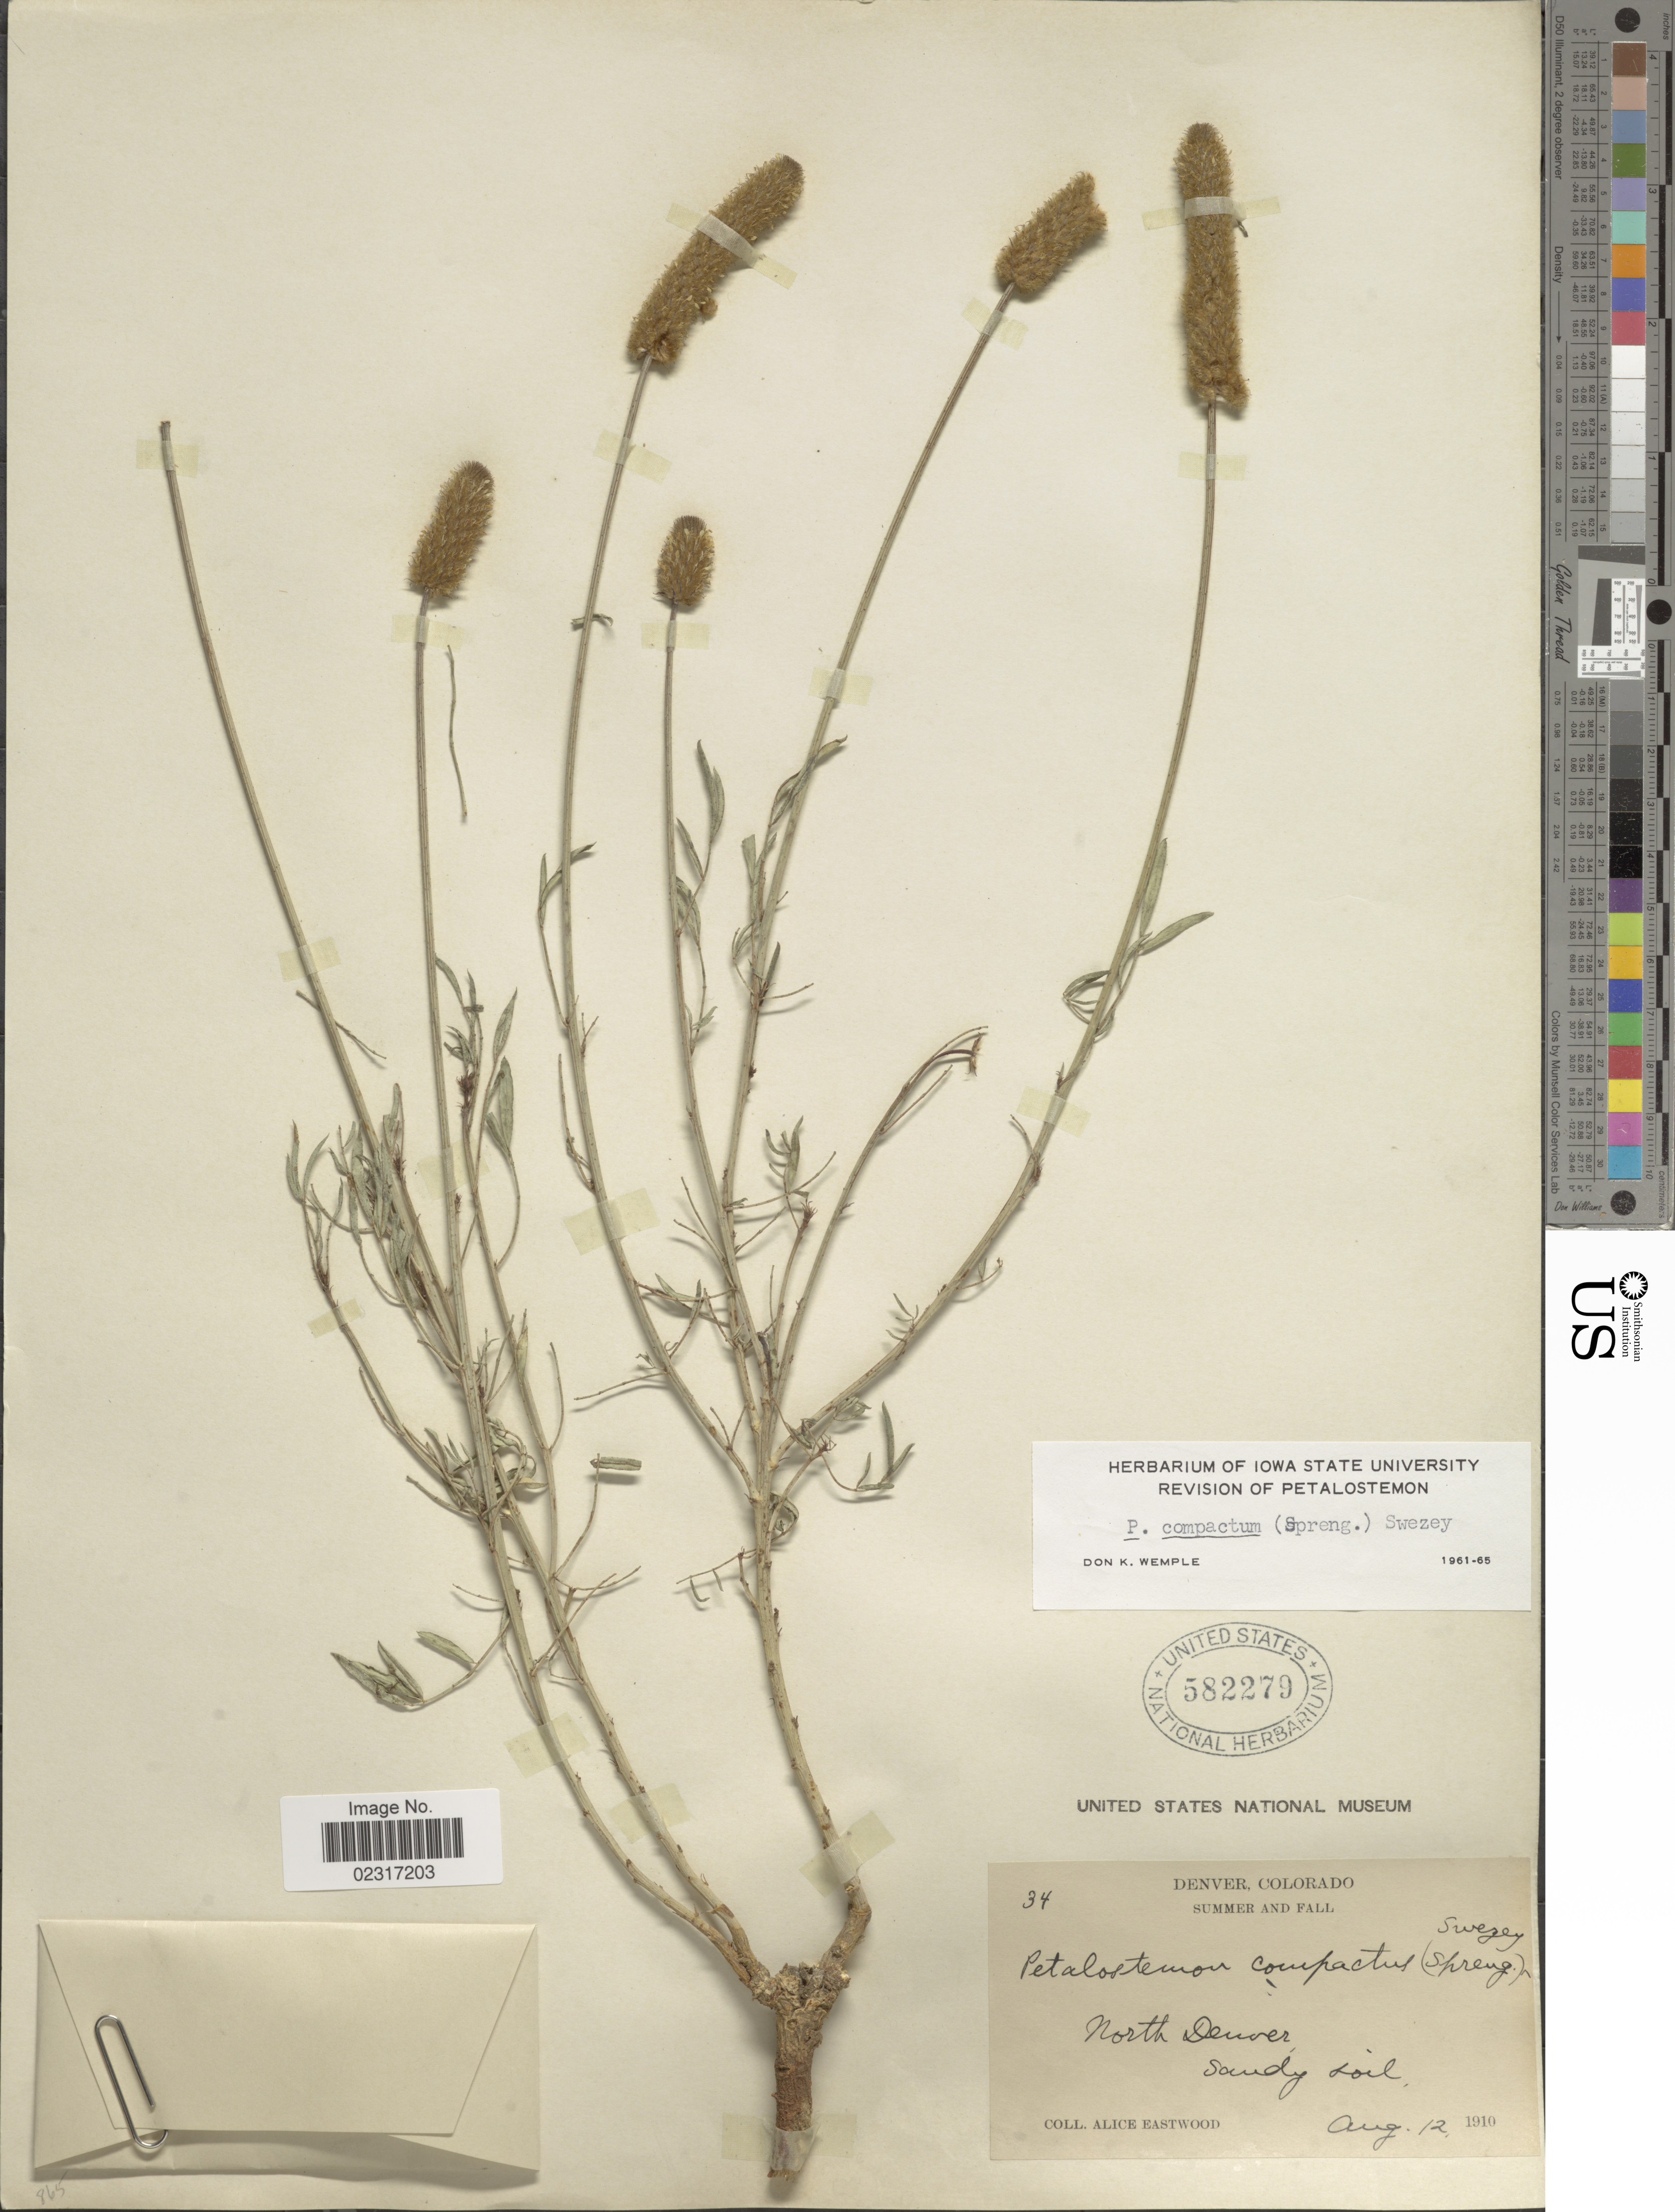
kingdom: Plantae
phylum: Tracheophyta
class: Magnoliopsida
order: Fabales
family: Fabaceae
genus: Dalea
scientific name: Dalea compacta var. pubescens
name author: (A. Gray) Barneby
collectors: A. Eastwood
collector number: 34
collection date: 1910-08-12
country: United States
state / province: Colorado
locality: North Denver, Sandy soil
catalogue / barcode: US 582279